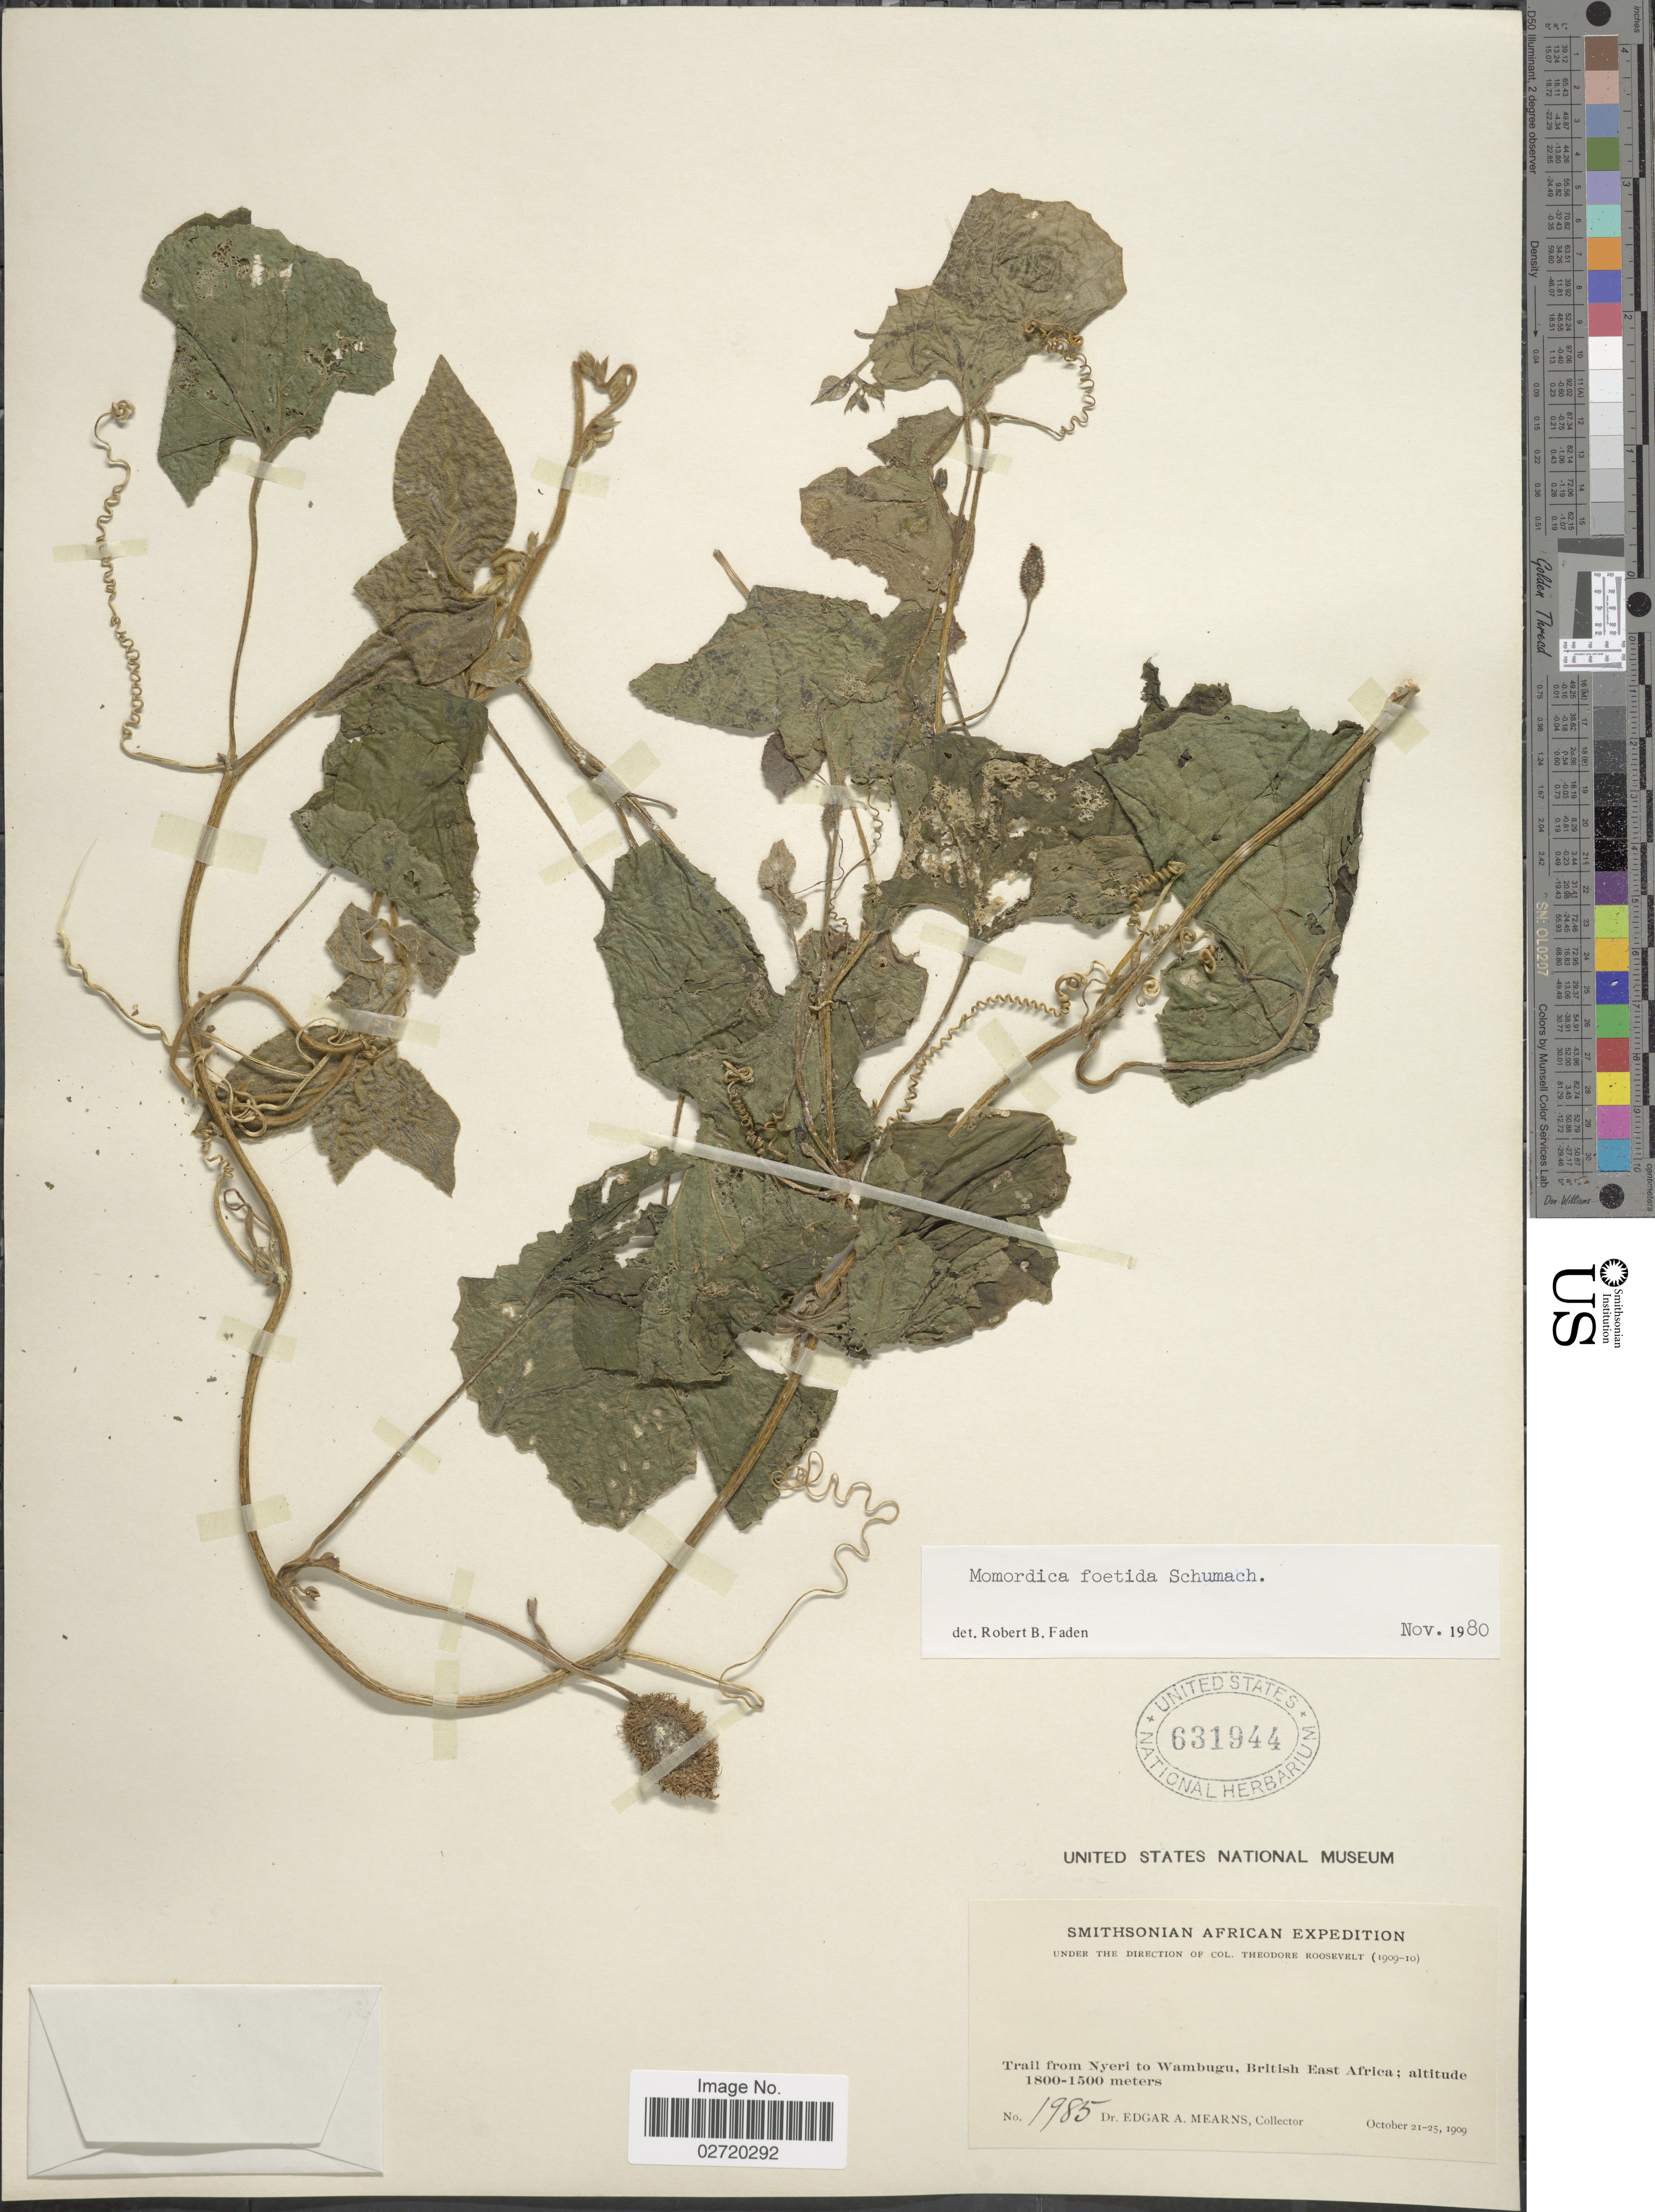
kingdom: Plantae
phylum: Tracheophyta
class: Magnoliopsida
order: Cucurbitales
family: Cucurbitaceae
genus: Momordica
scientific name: Momordica foetida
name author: Schumach.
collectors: E. A. Mearns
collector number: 1985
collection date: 1909-10-21/1909-10-25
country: Kenya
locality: Trail from Nyeri to Wambugu, British East Africa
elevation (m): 1500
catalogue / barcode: US 631944